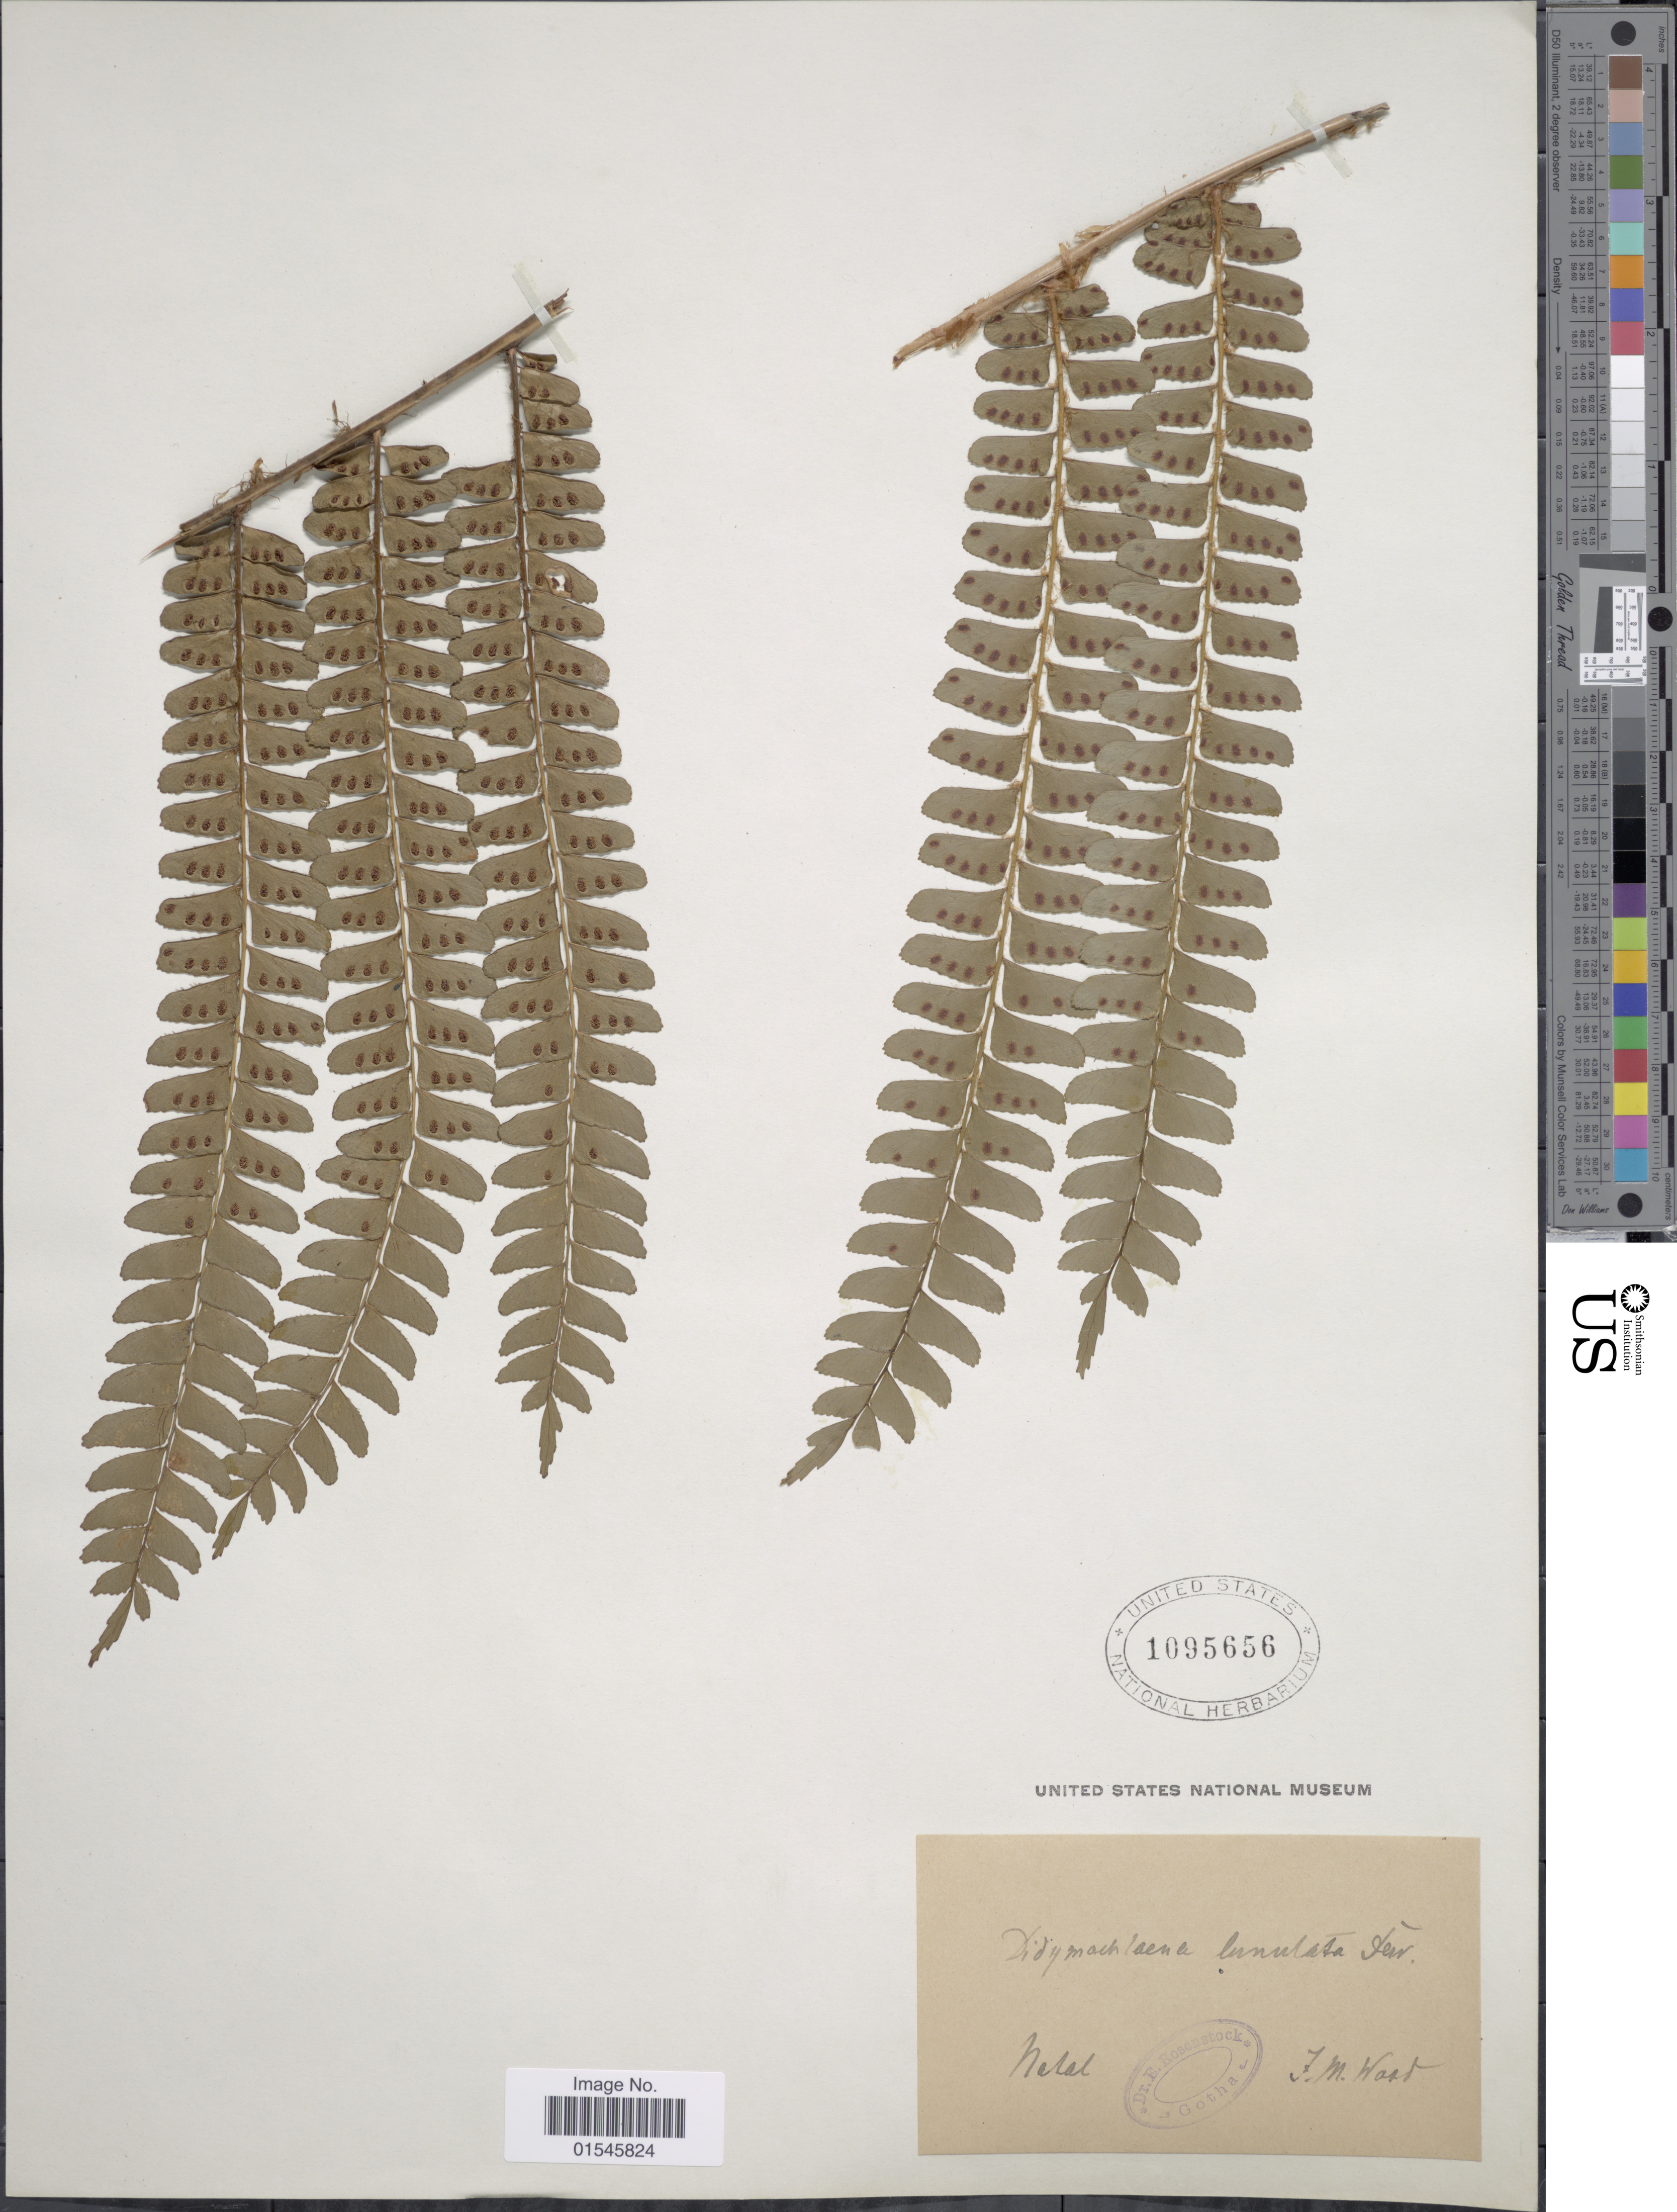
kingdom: Plantae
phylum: Tracheophyta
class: Polypodiopsida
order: Polypodiales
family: Didymochlaenaceae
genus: Didymochlaena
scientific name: Didymochlaena truncatula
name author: (Sw.) J. Sm.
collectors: J. M. Wood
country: South Africa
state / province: KwaZulu-Natal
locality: Natal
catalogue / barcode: US 1095656